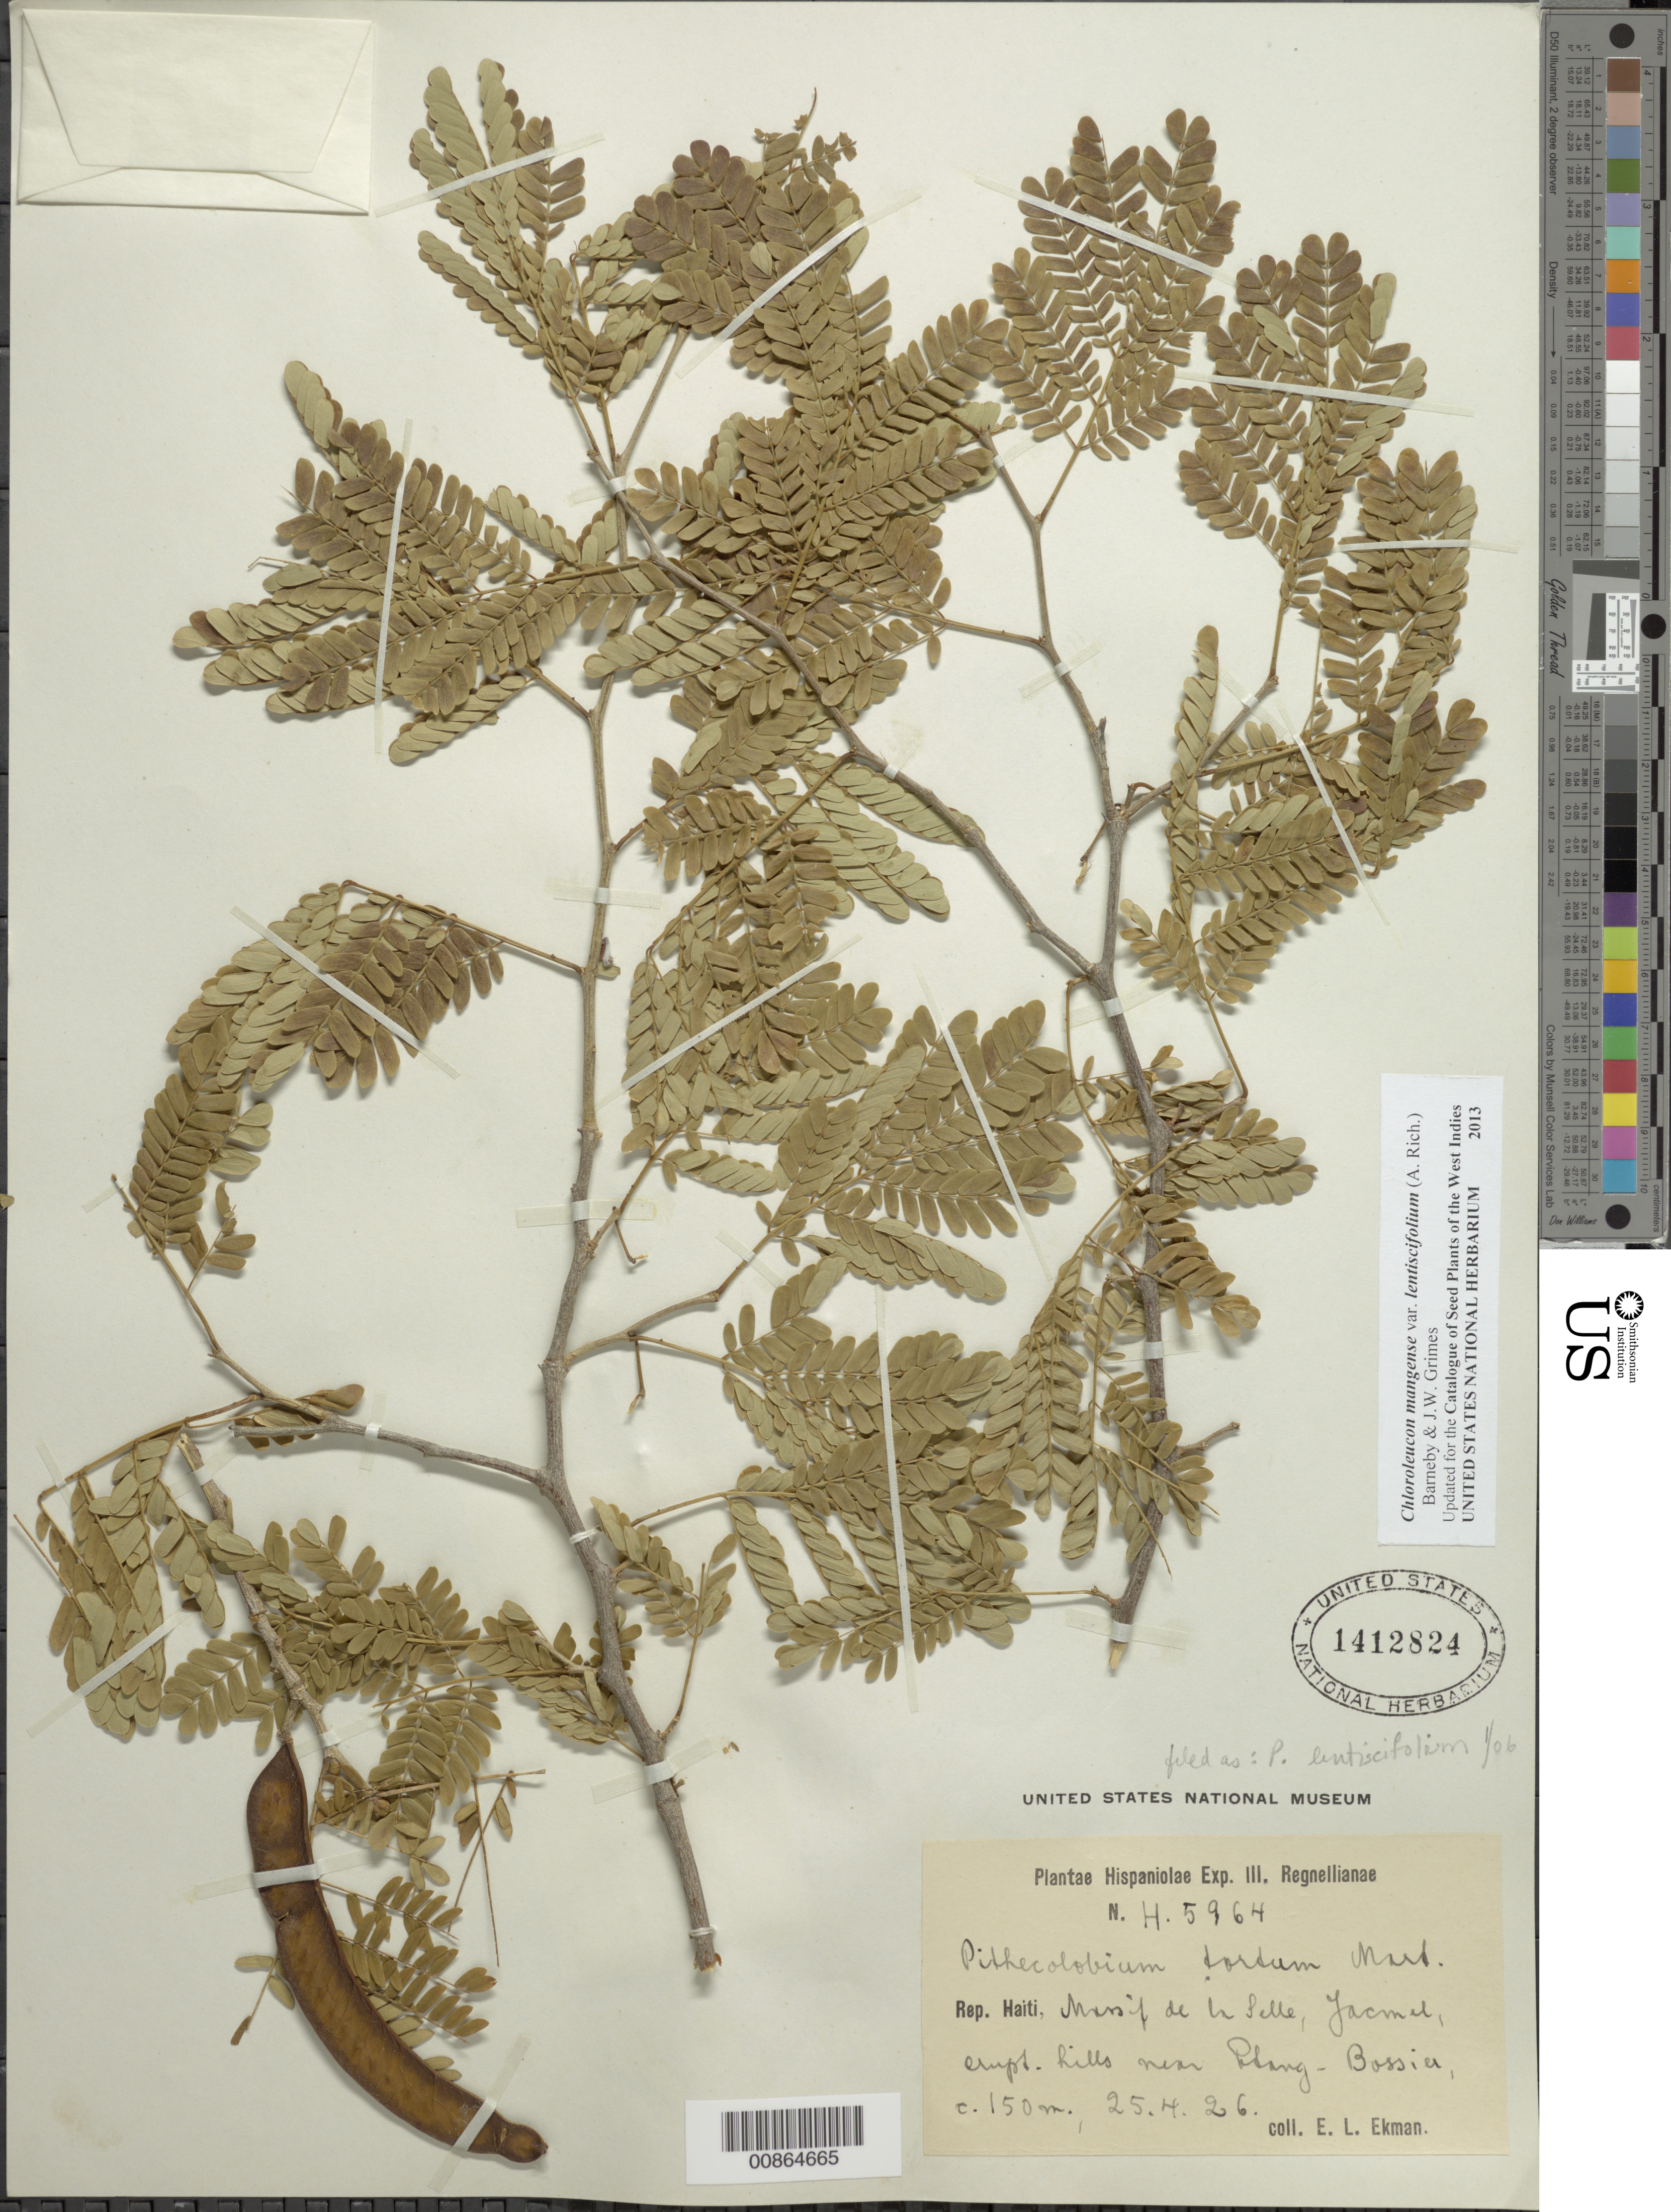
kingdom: Plantae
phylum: Tracheophyta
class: Magnoliopsida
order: Fabales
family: Fabaceae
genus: Chloroleucon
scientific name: Chloroleucon mangense var. lentiscifolium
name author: (A. Rich.) Barneby & J.W. Grimes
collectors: E. L. Ekman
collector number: H 5964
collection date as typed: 25 Apr 1926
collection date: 1926-04-25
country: Haiti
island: Hispaniola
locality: Massif de la Selle, Jacmel, near Etang-Bossier.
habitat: Erupt. hills.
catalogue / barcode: US 1412824